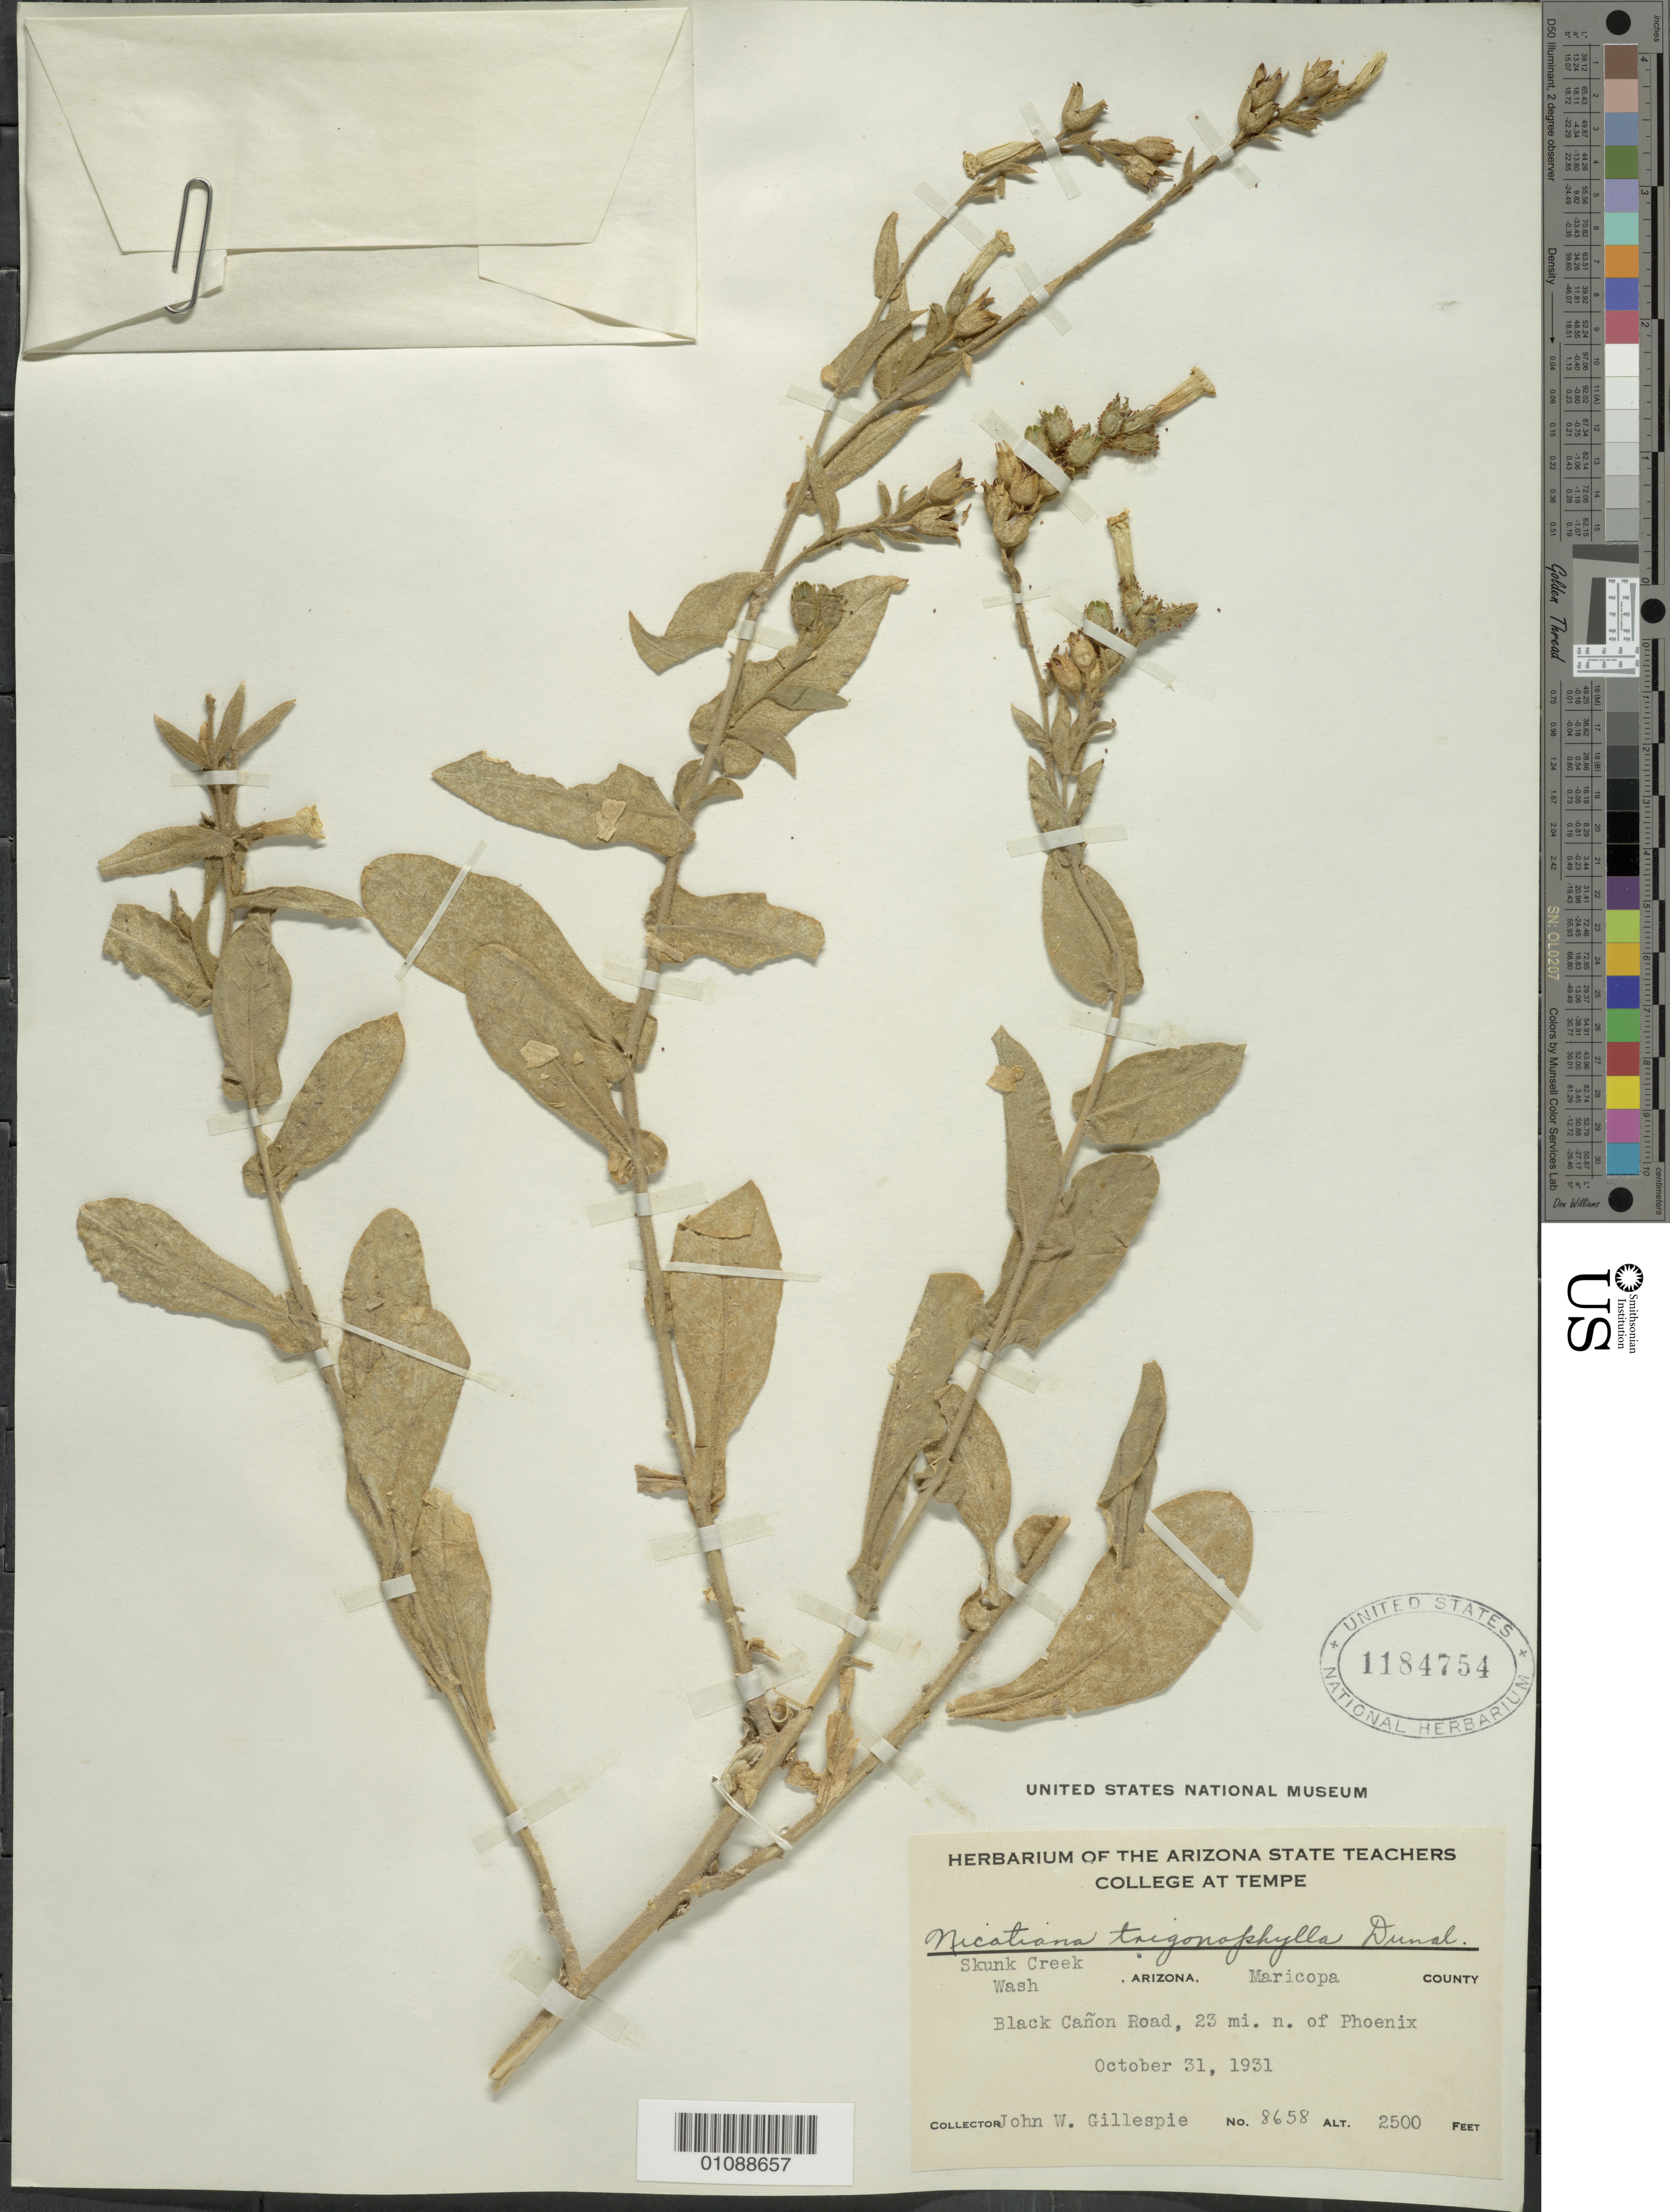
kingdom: Plantae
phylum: Tracheophyta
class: Magnoliopsida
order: Solanales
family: Solanaceae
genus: Nicotiana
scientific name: Nicotiana trigonophylla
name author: Dunal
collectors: J. W. Gillespie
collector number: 8658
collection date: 1931-10-31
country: United States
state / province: Arizona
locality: Skunk Creek Wash, Maricopa County. Black Cañon Road, 23 mi. n. of Phoenix.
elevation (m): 762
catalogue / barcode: US 1184754